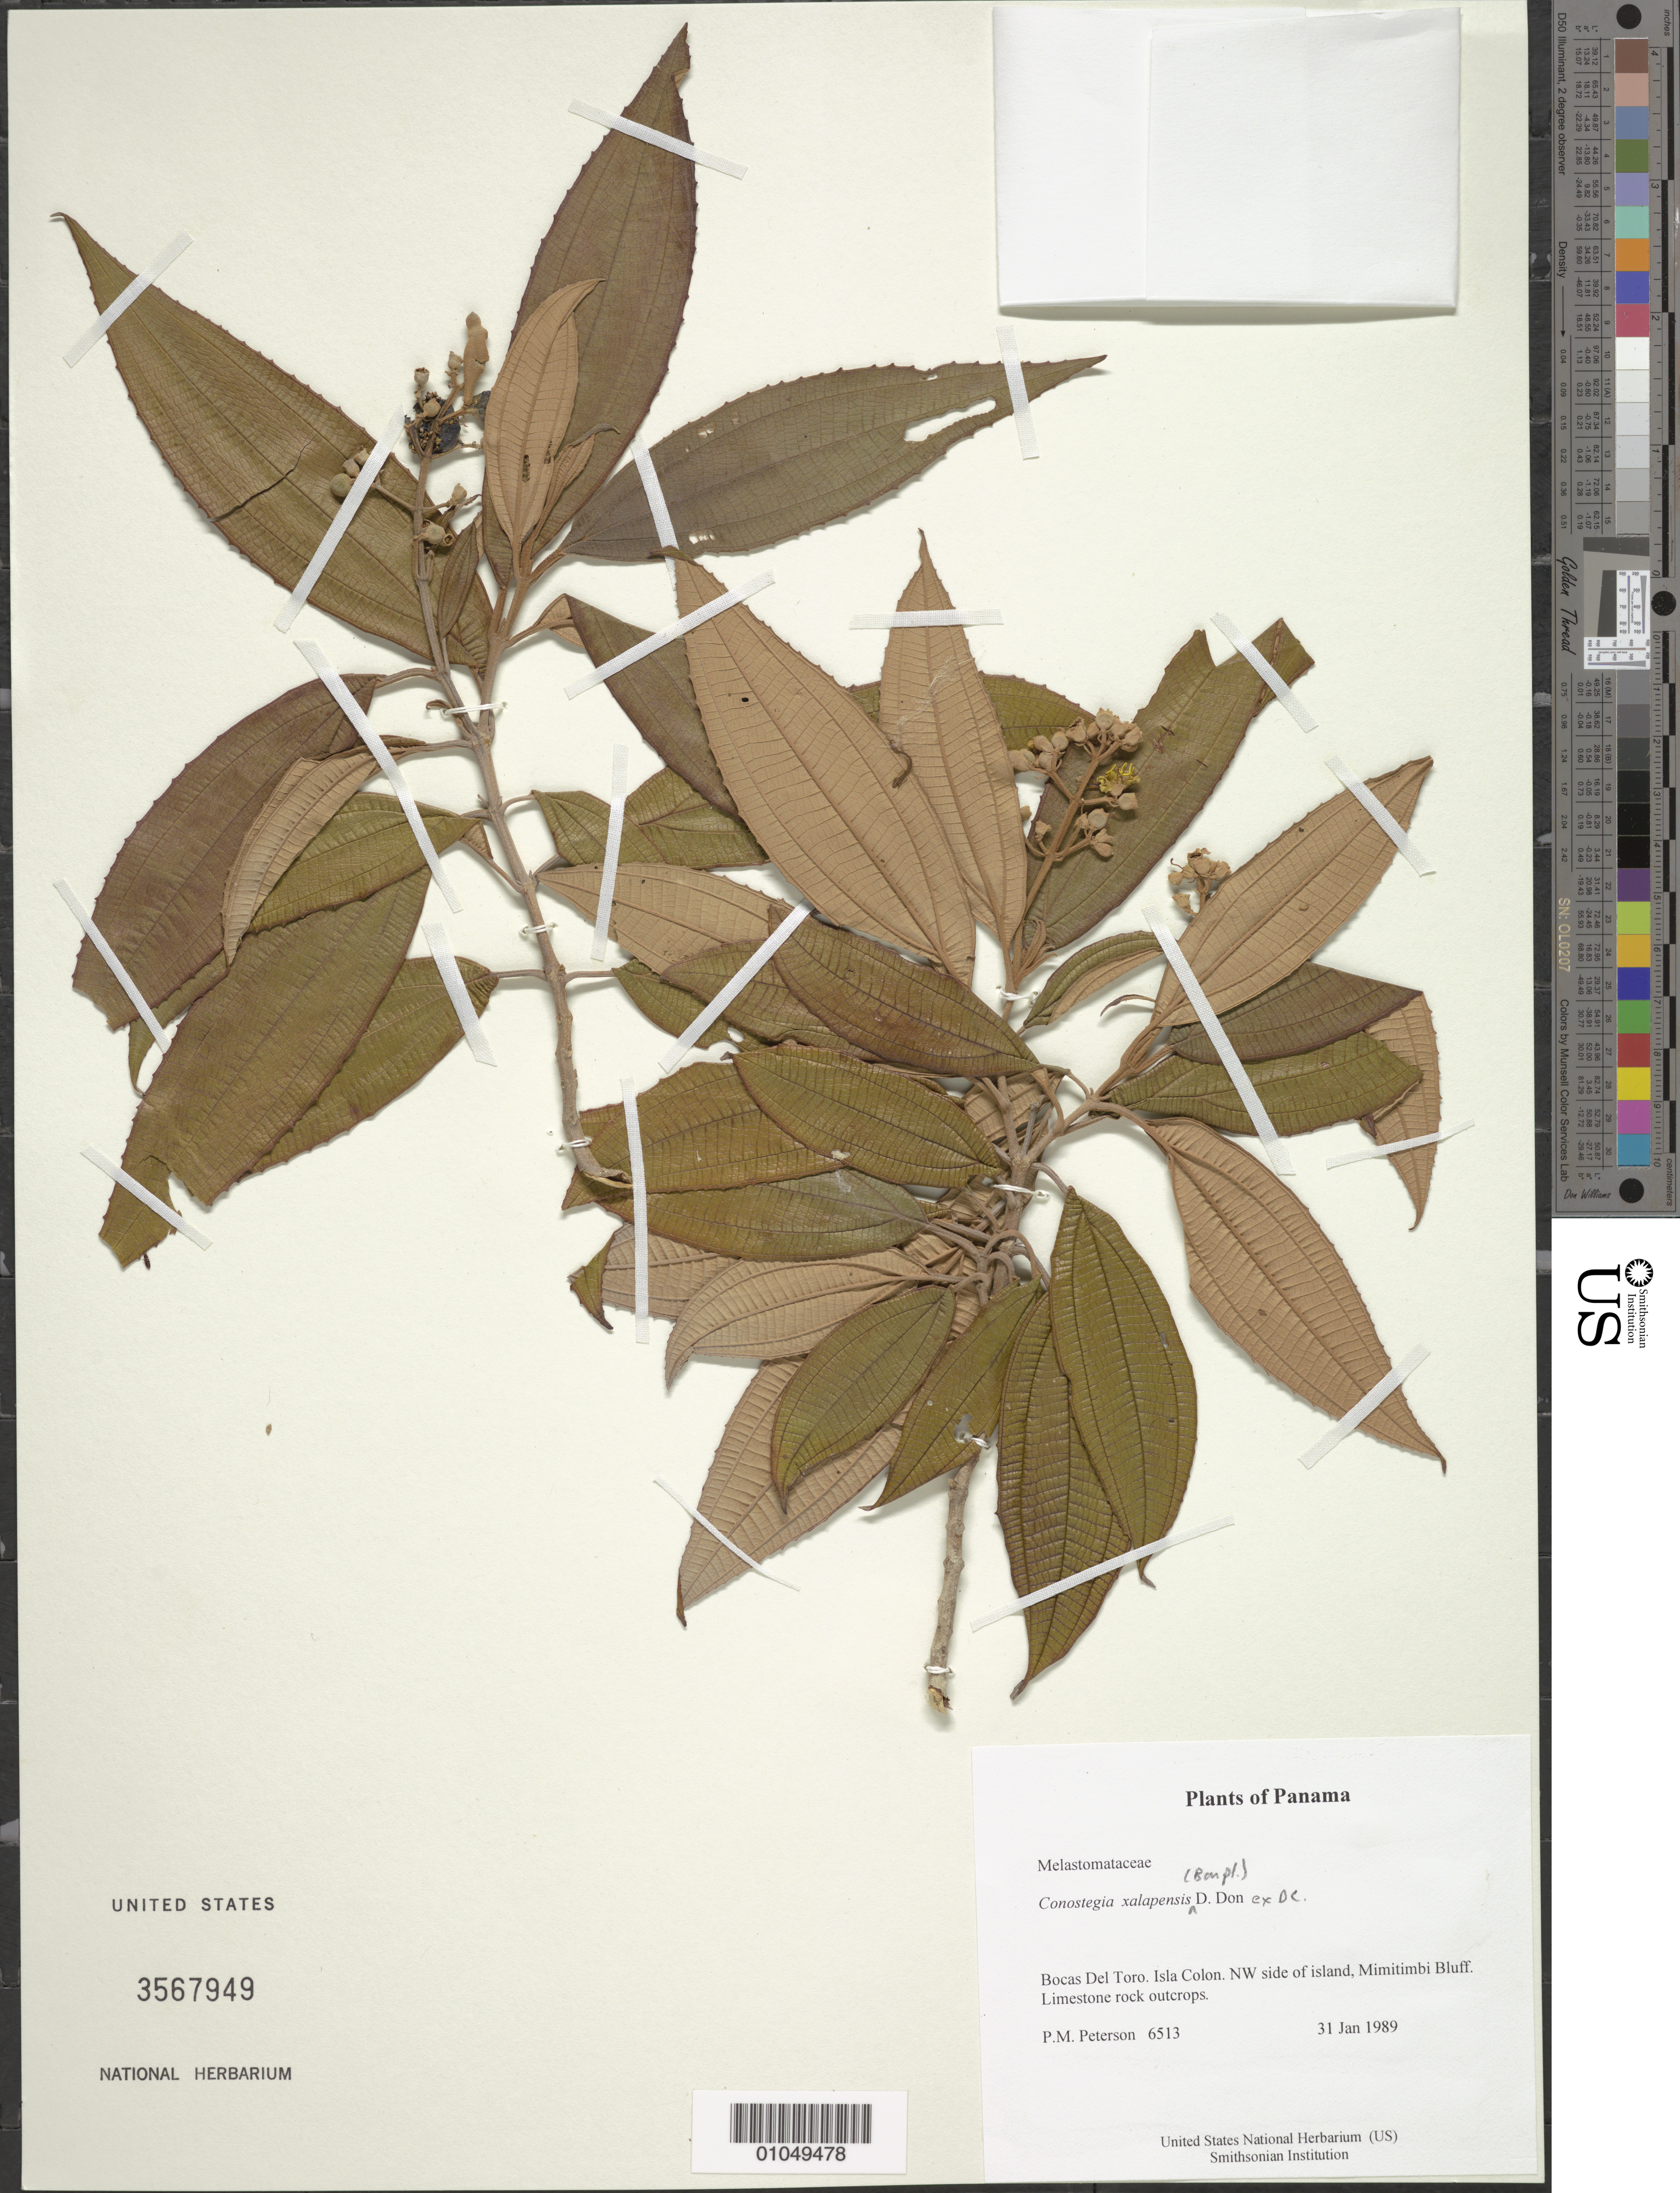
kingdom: Plantae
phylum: Tracheophyta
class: Magnoliopsida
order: Myrtales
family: Melastomataceae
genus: Conostegia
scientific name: Conostegia quadrangularis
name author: Schltdl. ex Steud.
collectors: P. M. Peterson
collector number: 06513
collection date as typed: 31 Jan 1989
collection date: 1989-01-31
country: Panama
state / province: Bocas del Toro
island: Colón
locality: NW side of island, Mimitimbi Bluff.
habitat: Limestone rock outcrops.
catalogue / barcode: US 3567949